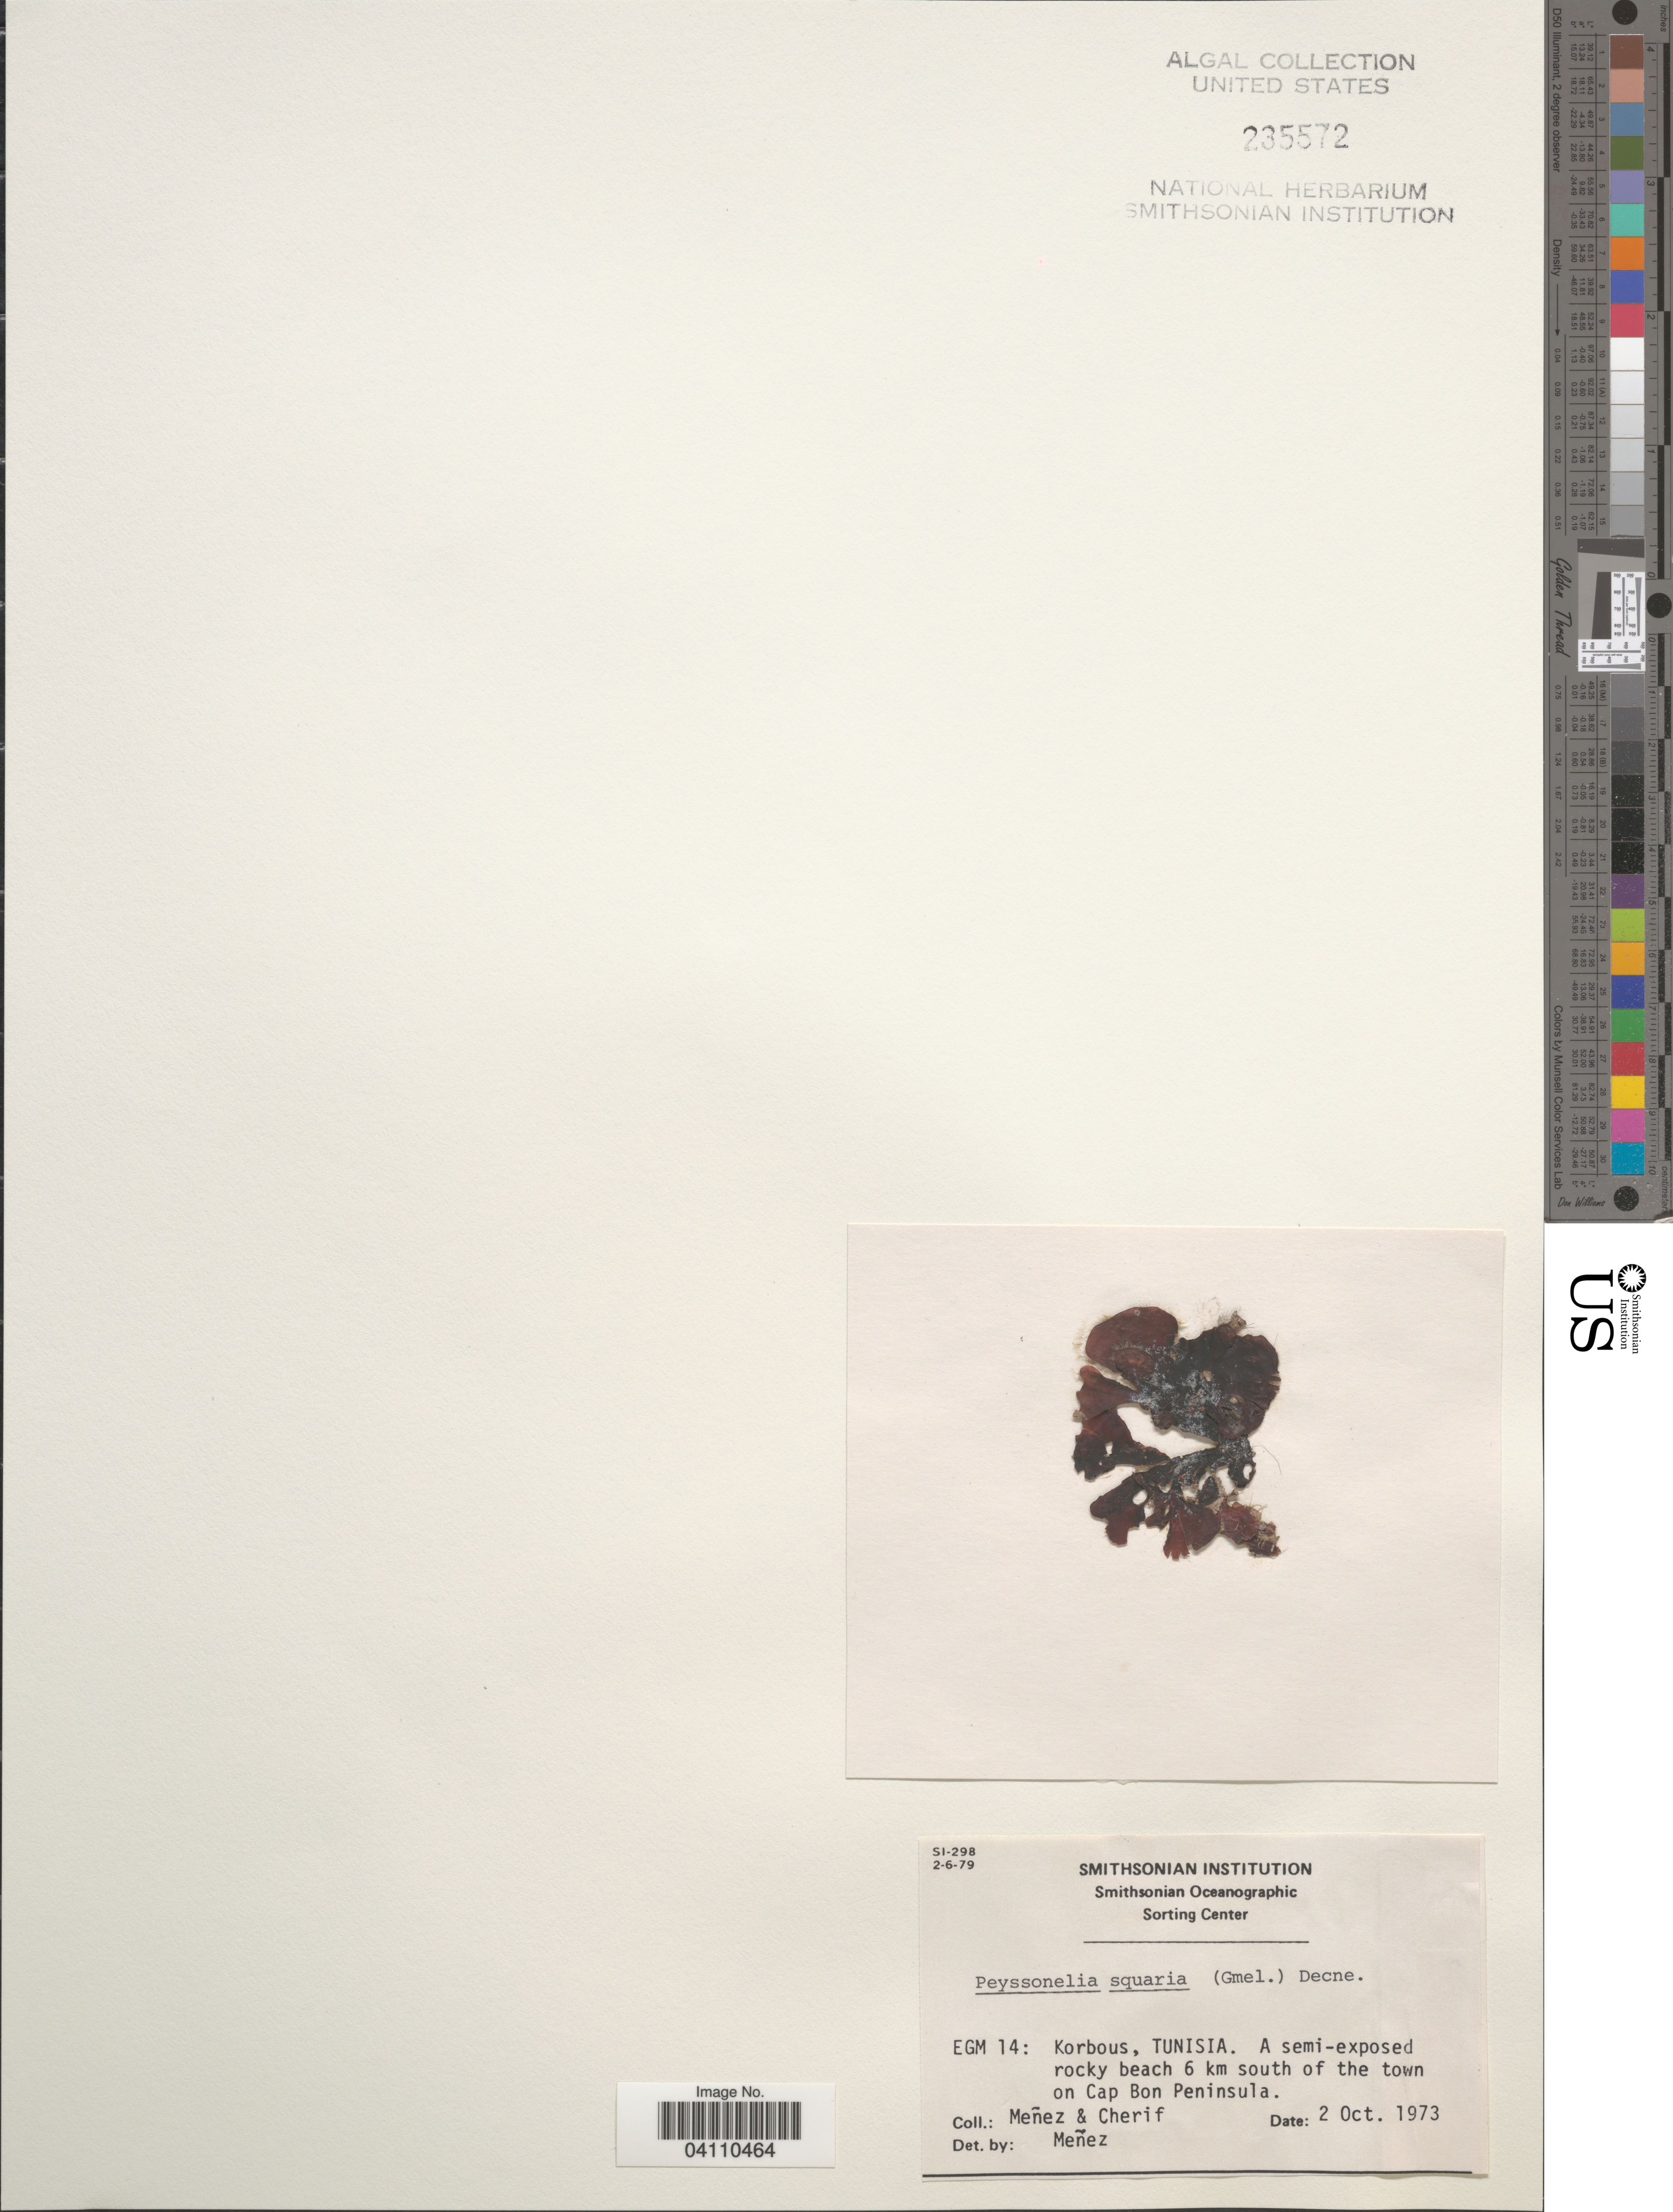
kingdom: Plantae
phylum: Rhodophyta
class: Florideophyceae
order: Peyssonneliales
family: Peyssonneliaceae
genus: Peyssonnelia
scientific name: Peyssonnelia squamaria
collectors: Menez & -. Cherif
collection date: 1973-10-02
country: Tunisia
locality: EGM 14: Korbous, Tunisia. A semi-exposed rocky beach 6 km south of the town on Cap Bon Peninsula.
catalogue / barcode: US 235572